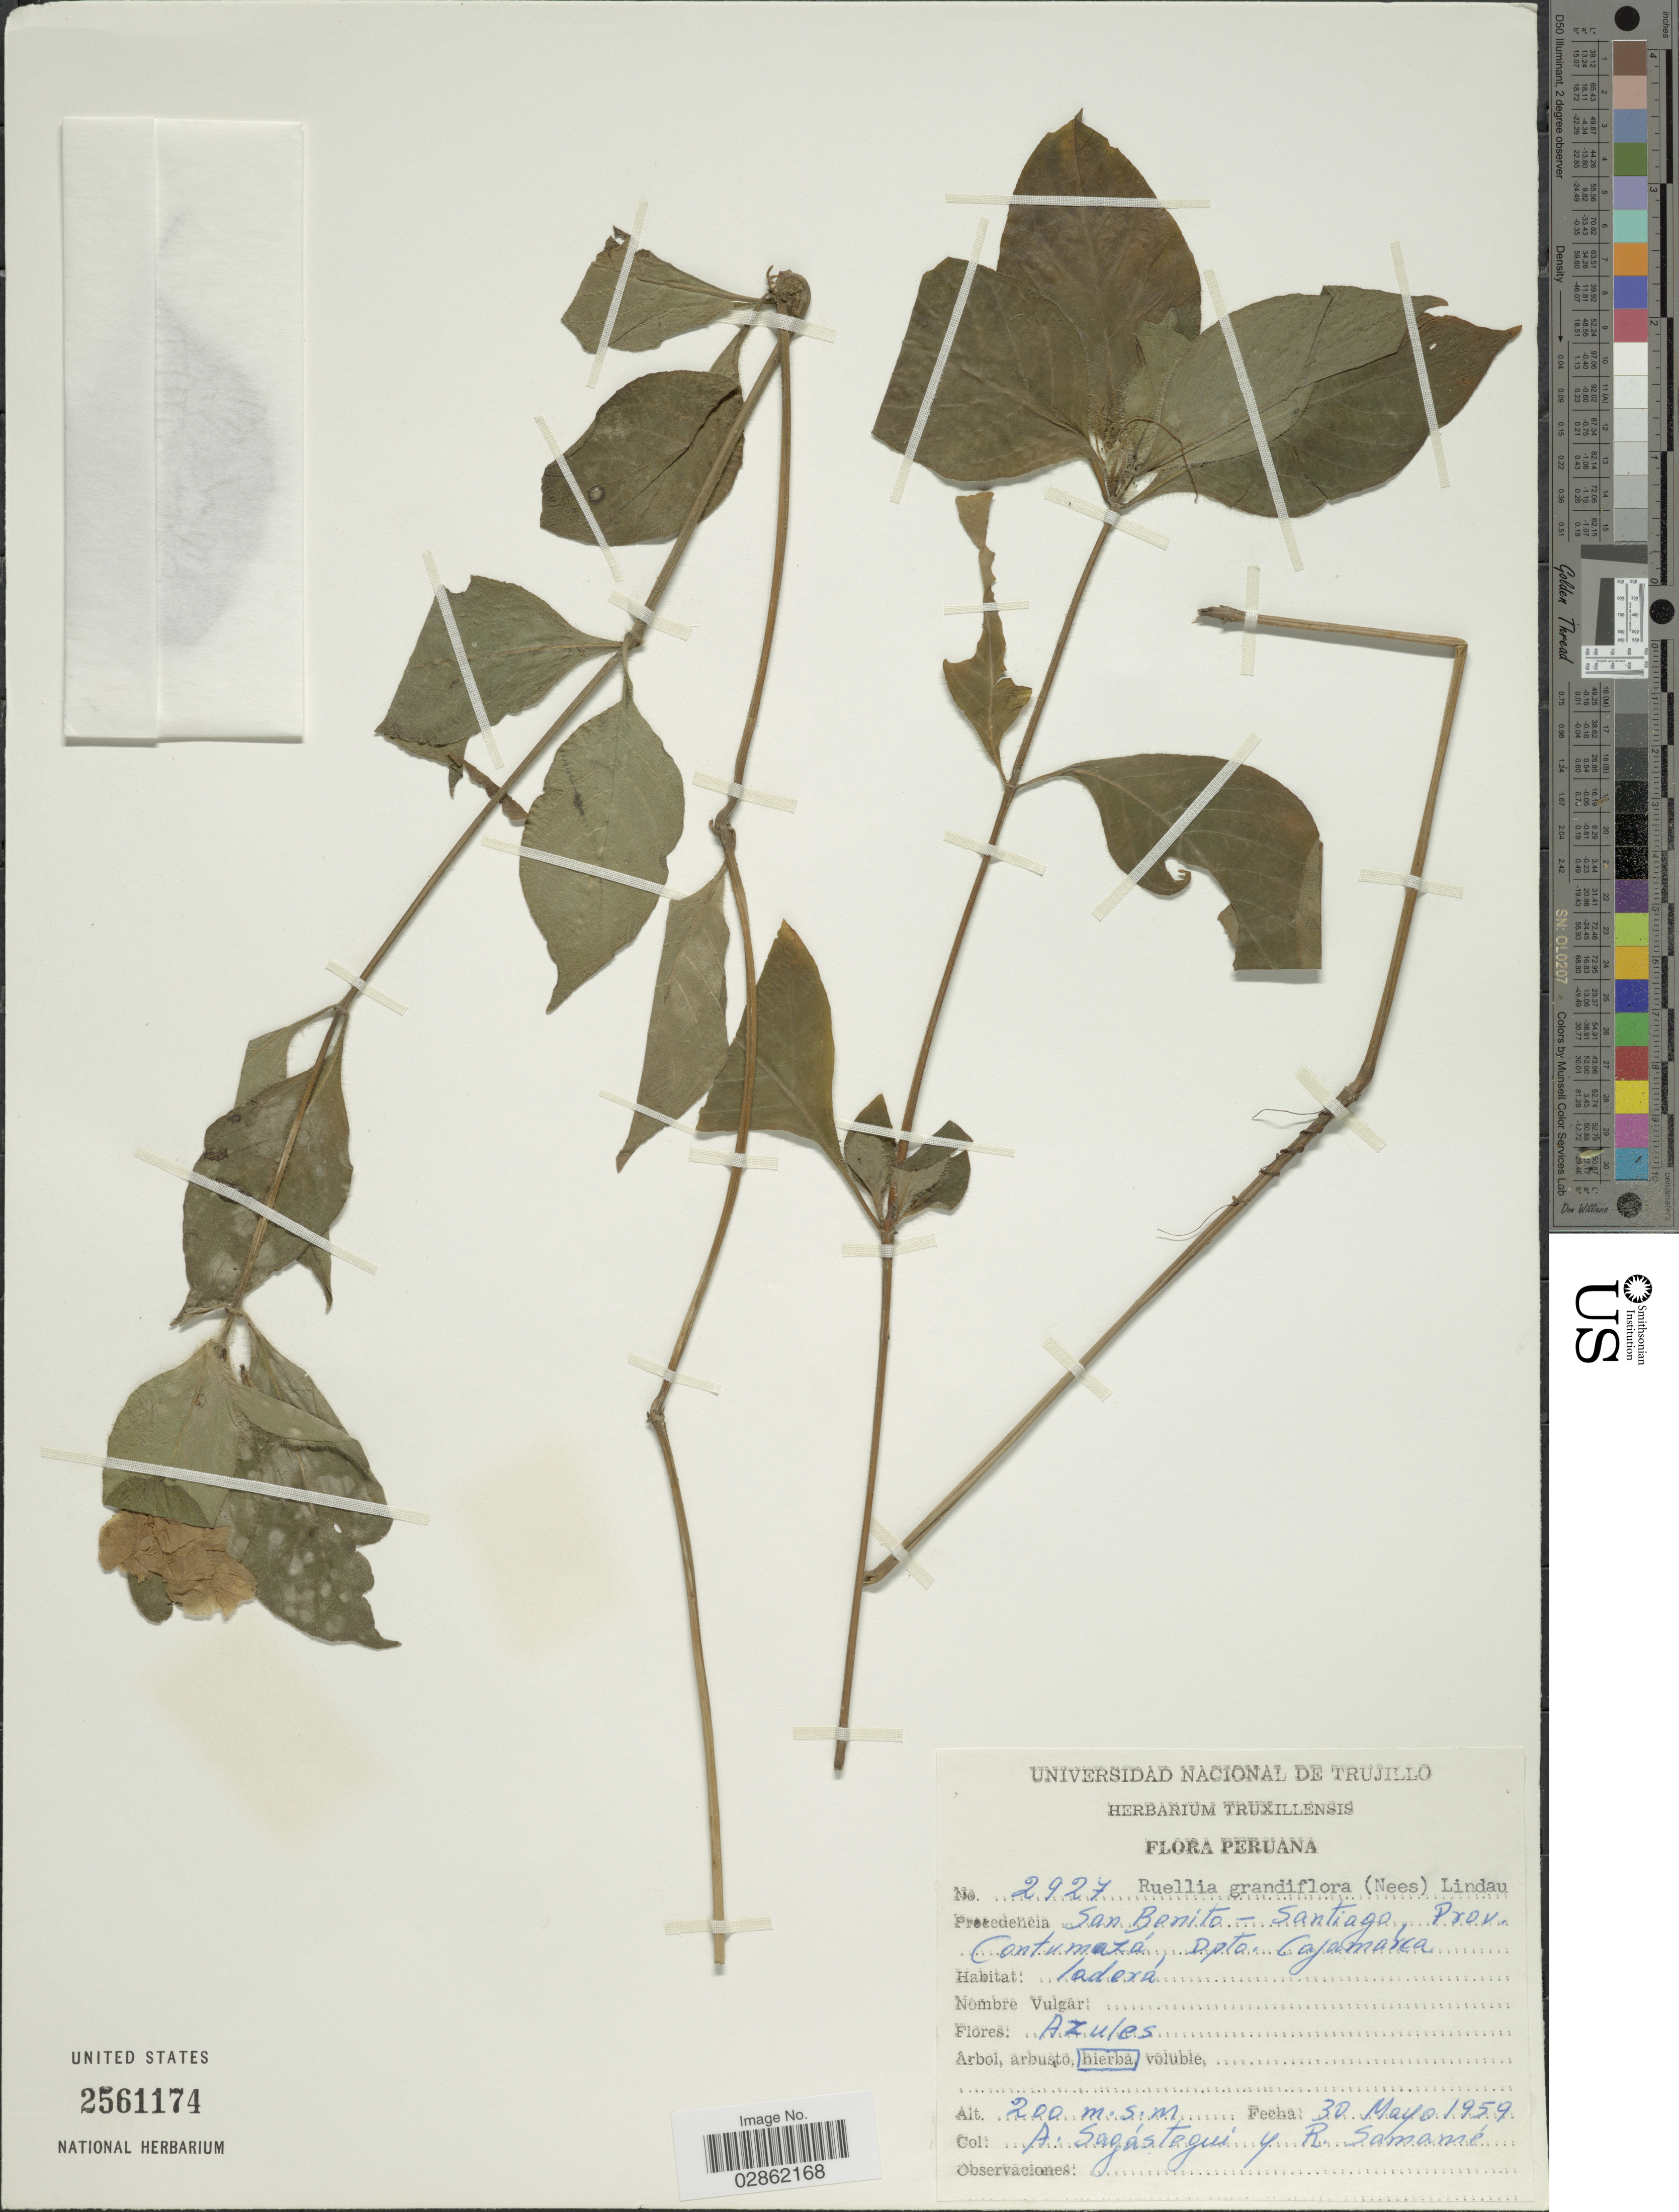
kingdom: Plantae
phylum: Tracheophyta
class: Magnoliopsida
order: Lamiales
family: Acanthaceae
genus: Ruellia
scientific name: Ruellia spectabilis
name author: (Hook.) G. Nicholson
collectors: A. Sagastegui & R. Samamé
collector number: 2927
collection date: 1959-05-30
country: Peru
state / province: Cajamarca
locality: Procedencia San Benito-Santiago, Prov. Contumazá, Dpto. Cajamarca.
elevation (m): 200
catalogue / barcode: US 2561174